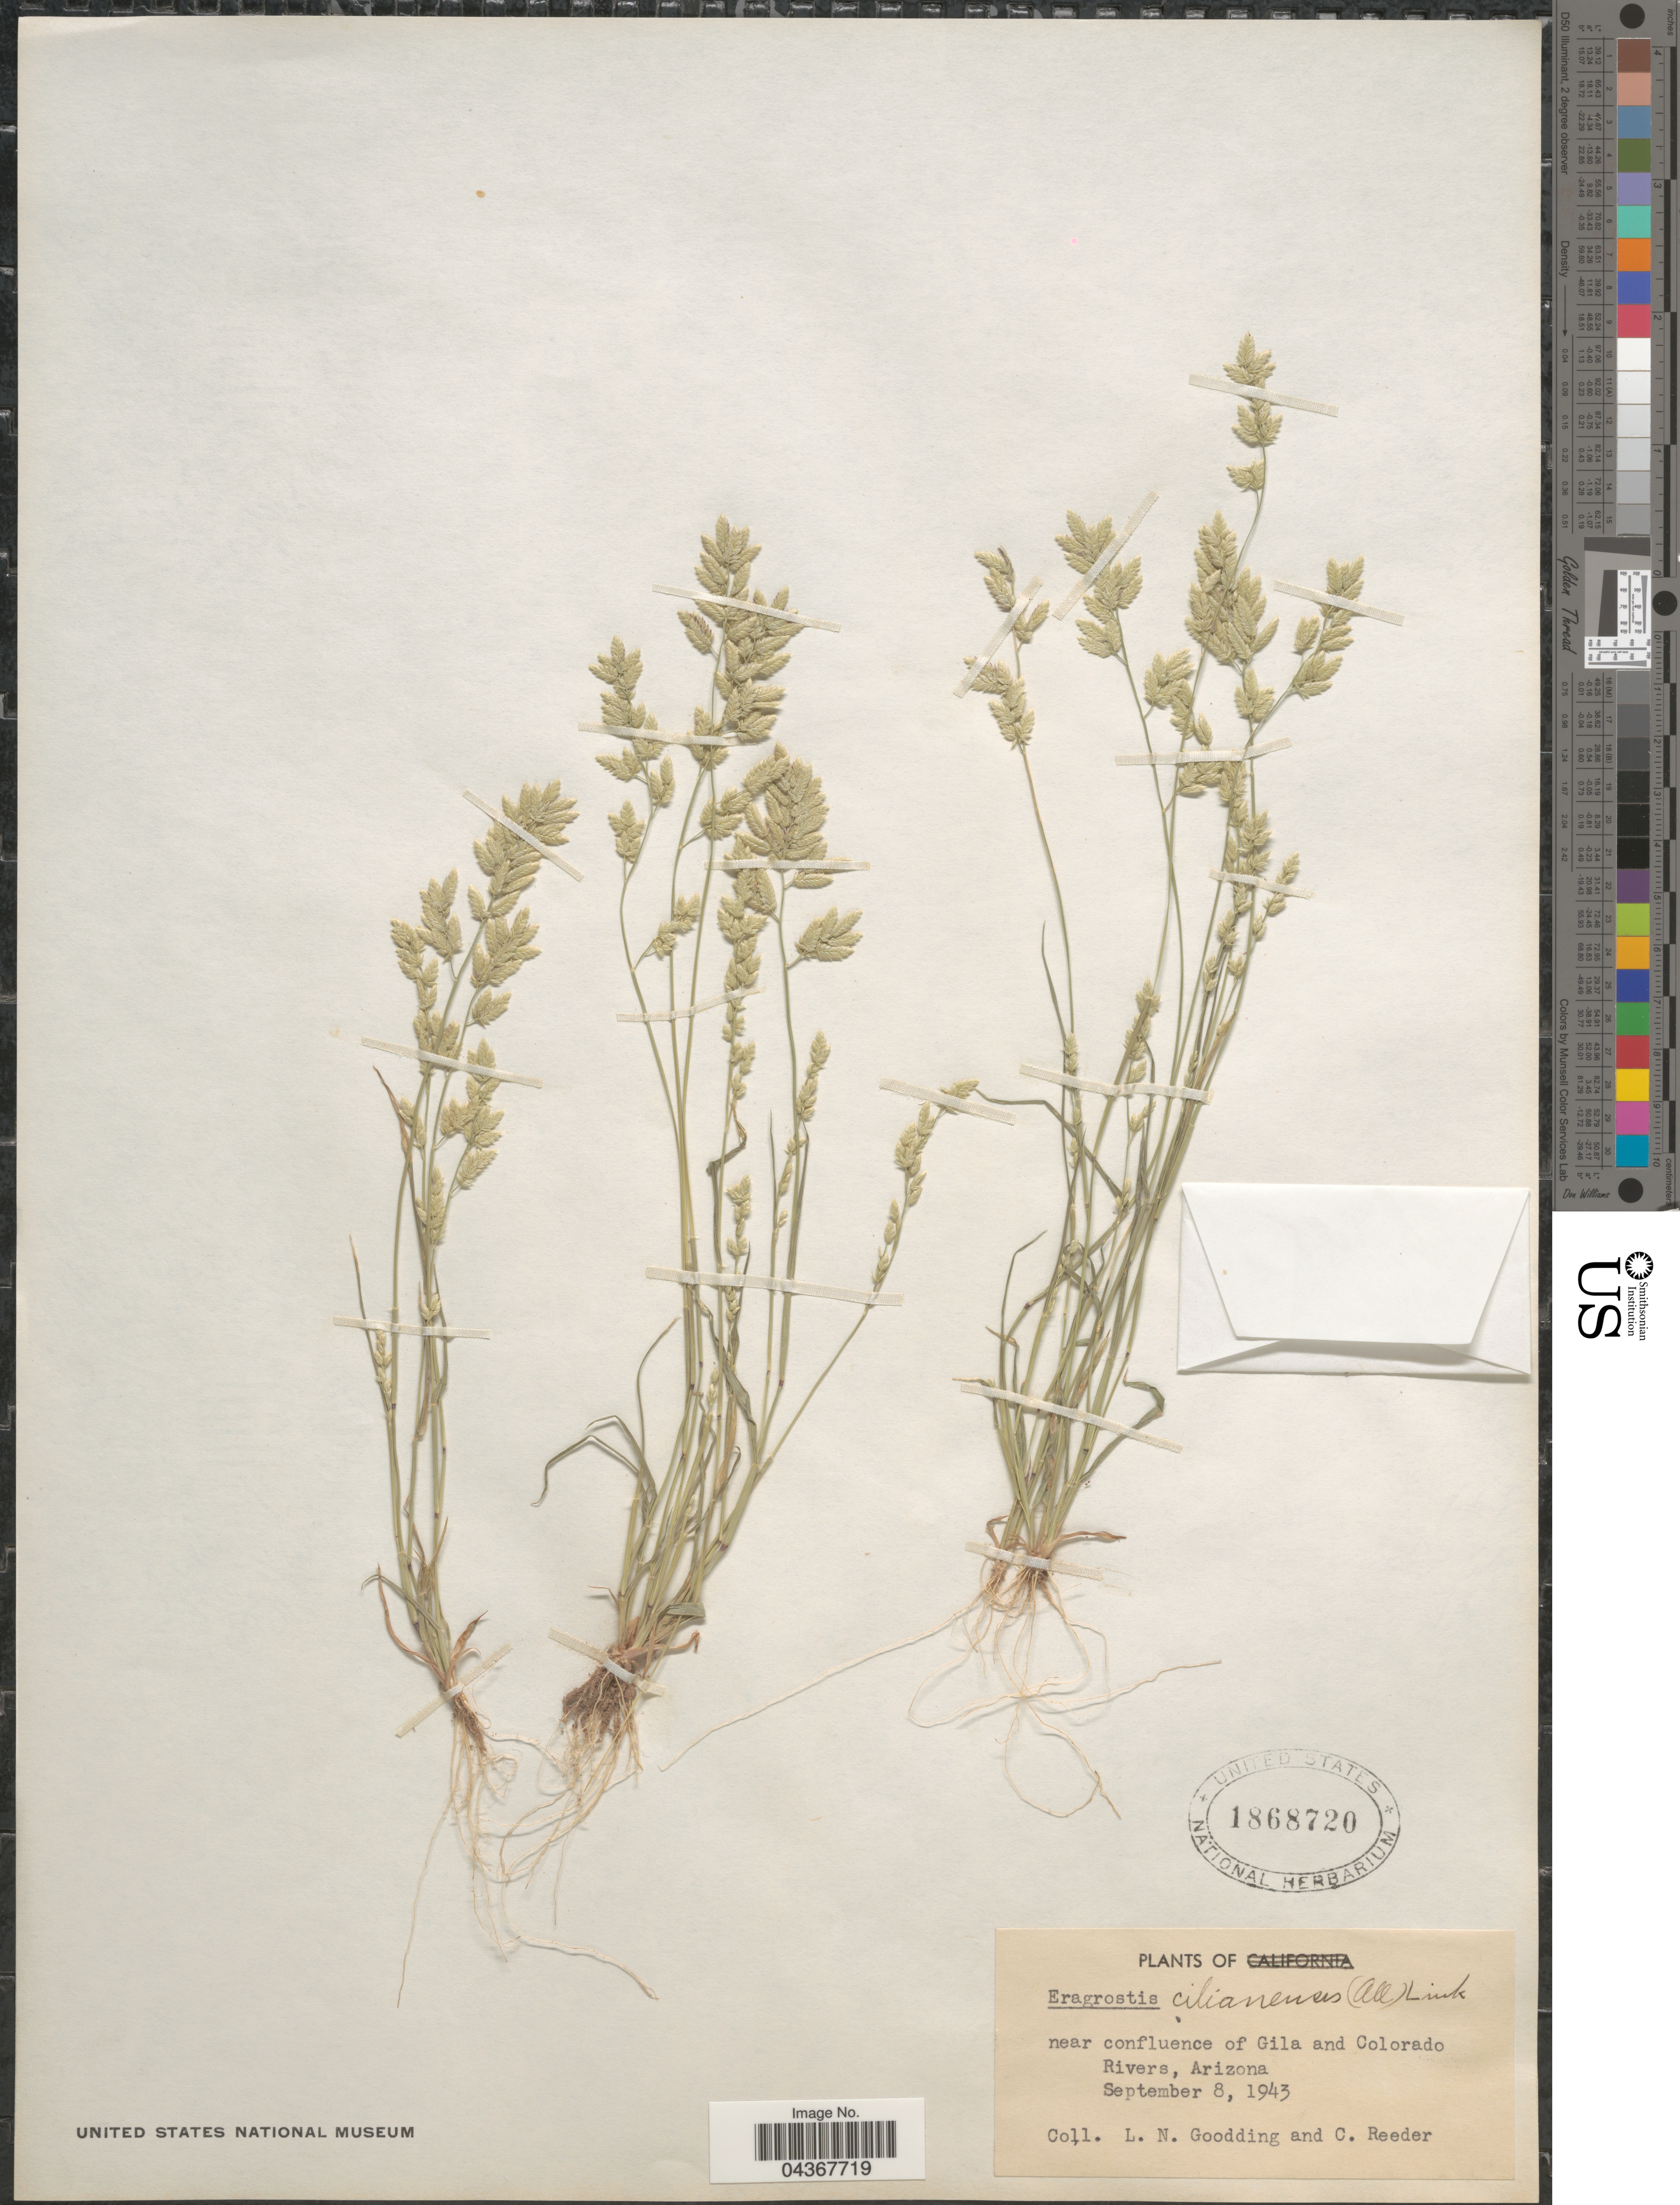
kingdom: Plantae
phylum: Tracheophyta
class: Liliopsida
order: Poales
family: Poaceae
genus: Eragrostis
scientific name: Eragrostis cilianensis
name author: (Bellardi) Vignolo ex Janch.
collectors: L. N. Goodding & C. Reeder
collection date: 1943-09-08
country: United States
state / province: Arizona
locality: Near confluence of Gila and Colorado Rivers.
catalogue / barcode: US 1868720